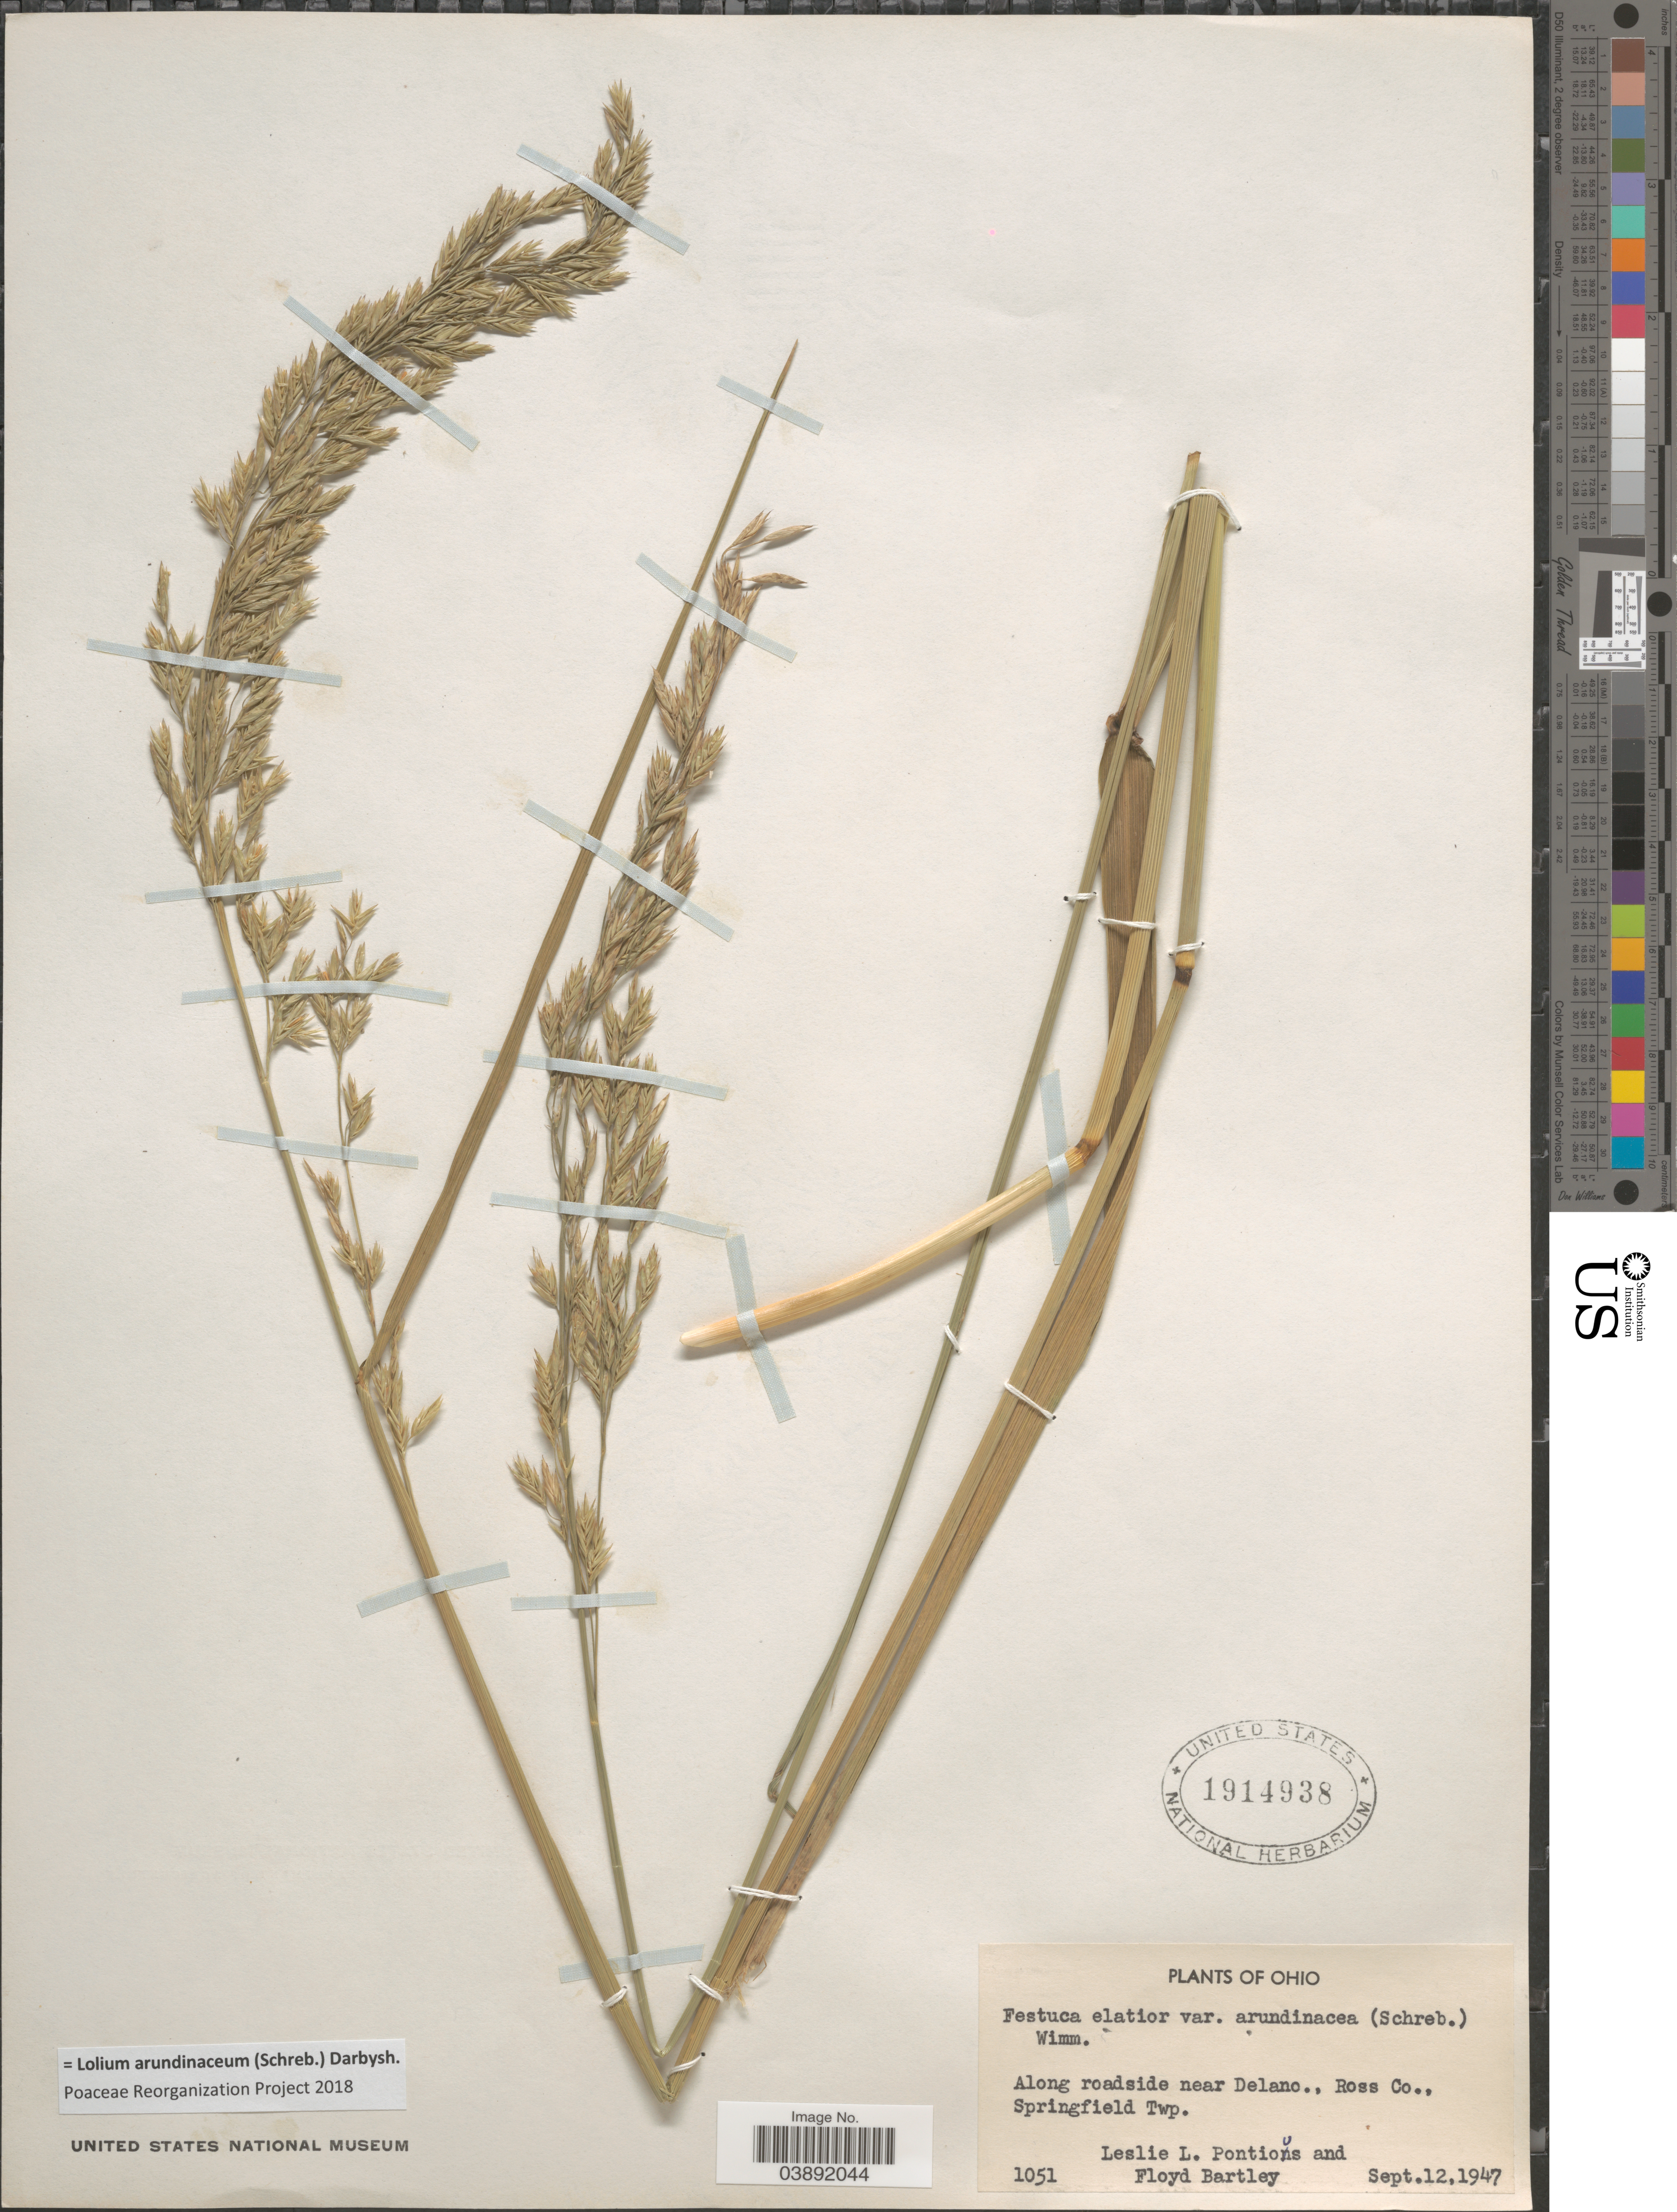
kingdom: Plantae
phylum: Tracheophyta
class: Liliopsida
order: Poales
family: Poaceae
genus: Lolium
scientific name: Lolium arundinaceum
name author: (Schreb.) Darbysh.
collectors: L. Pontius & F. Bartley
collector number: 1051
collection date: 1947-09-12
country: United States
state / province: Ohio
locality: Along roadside near Delano., Ross Co., Springfield Twp.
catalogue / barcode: US 1914938